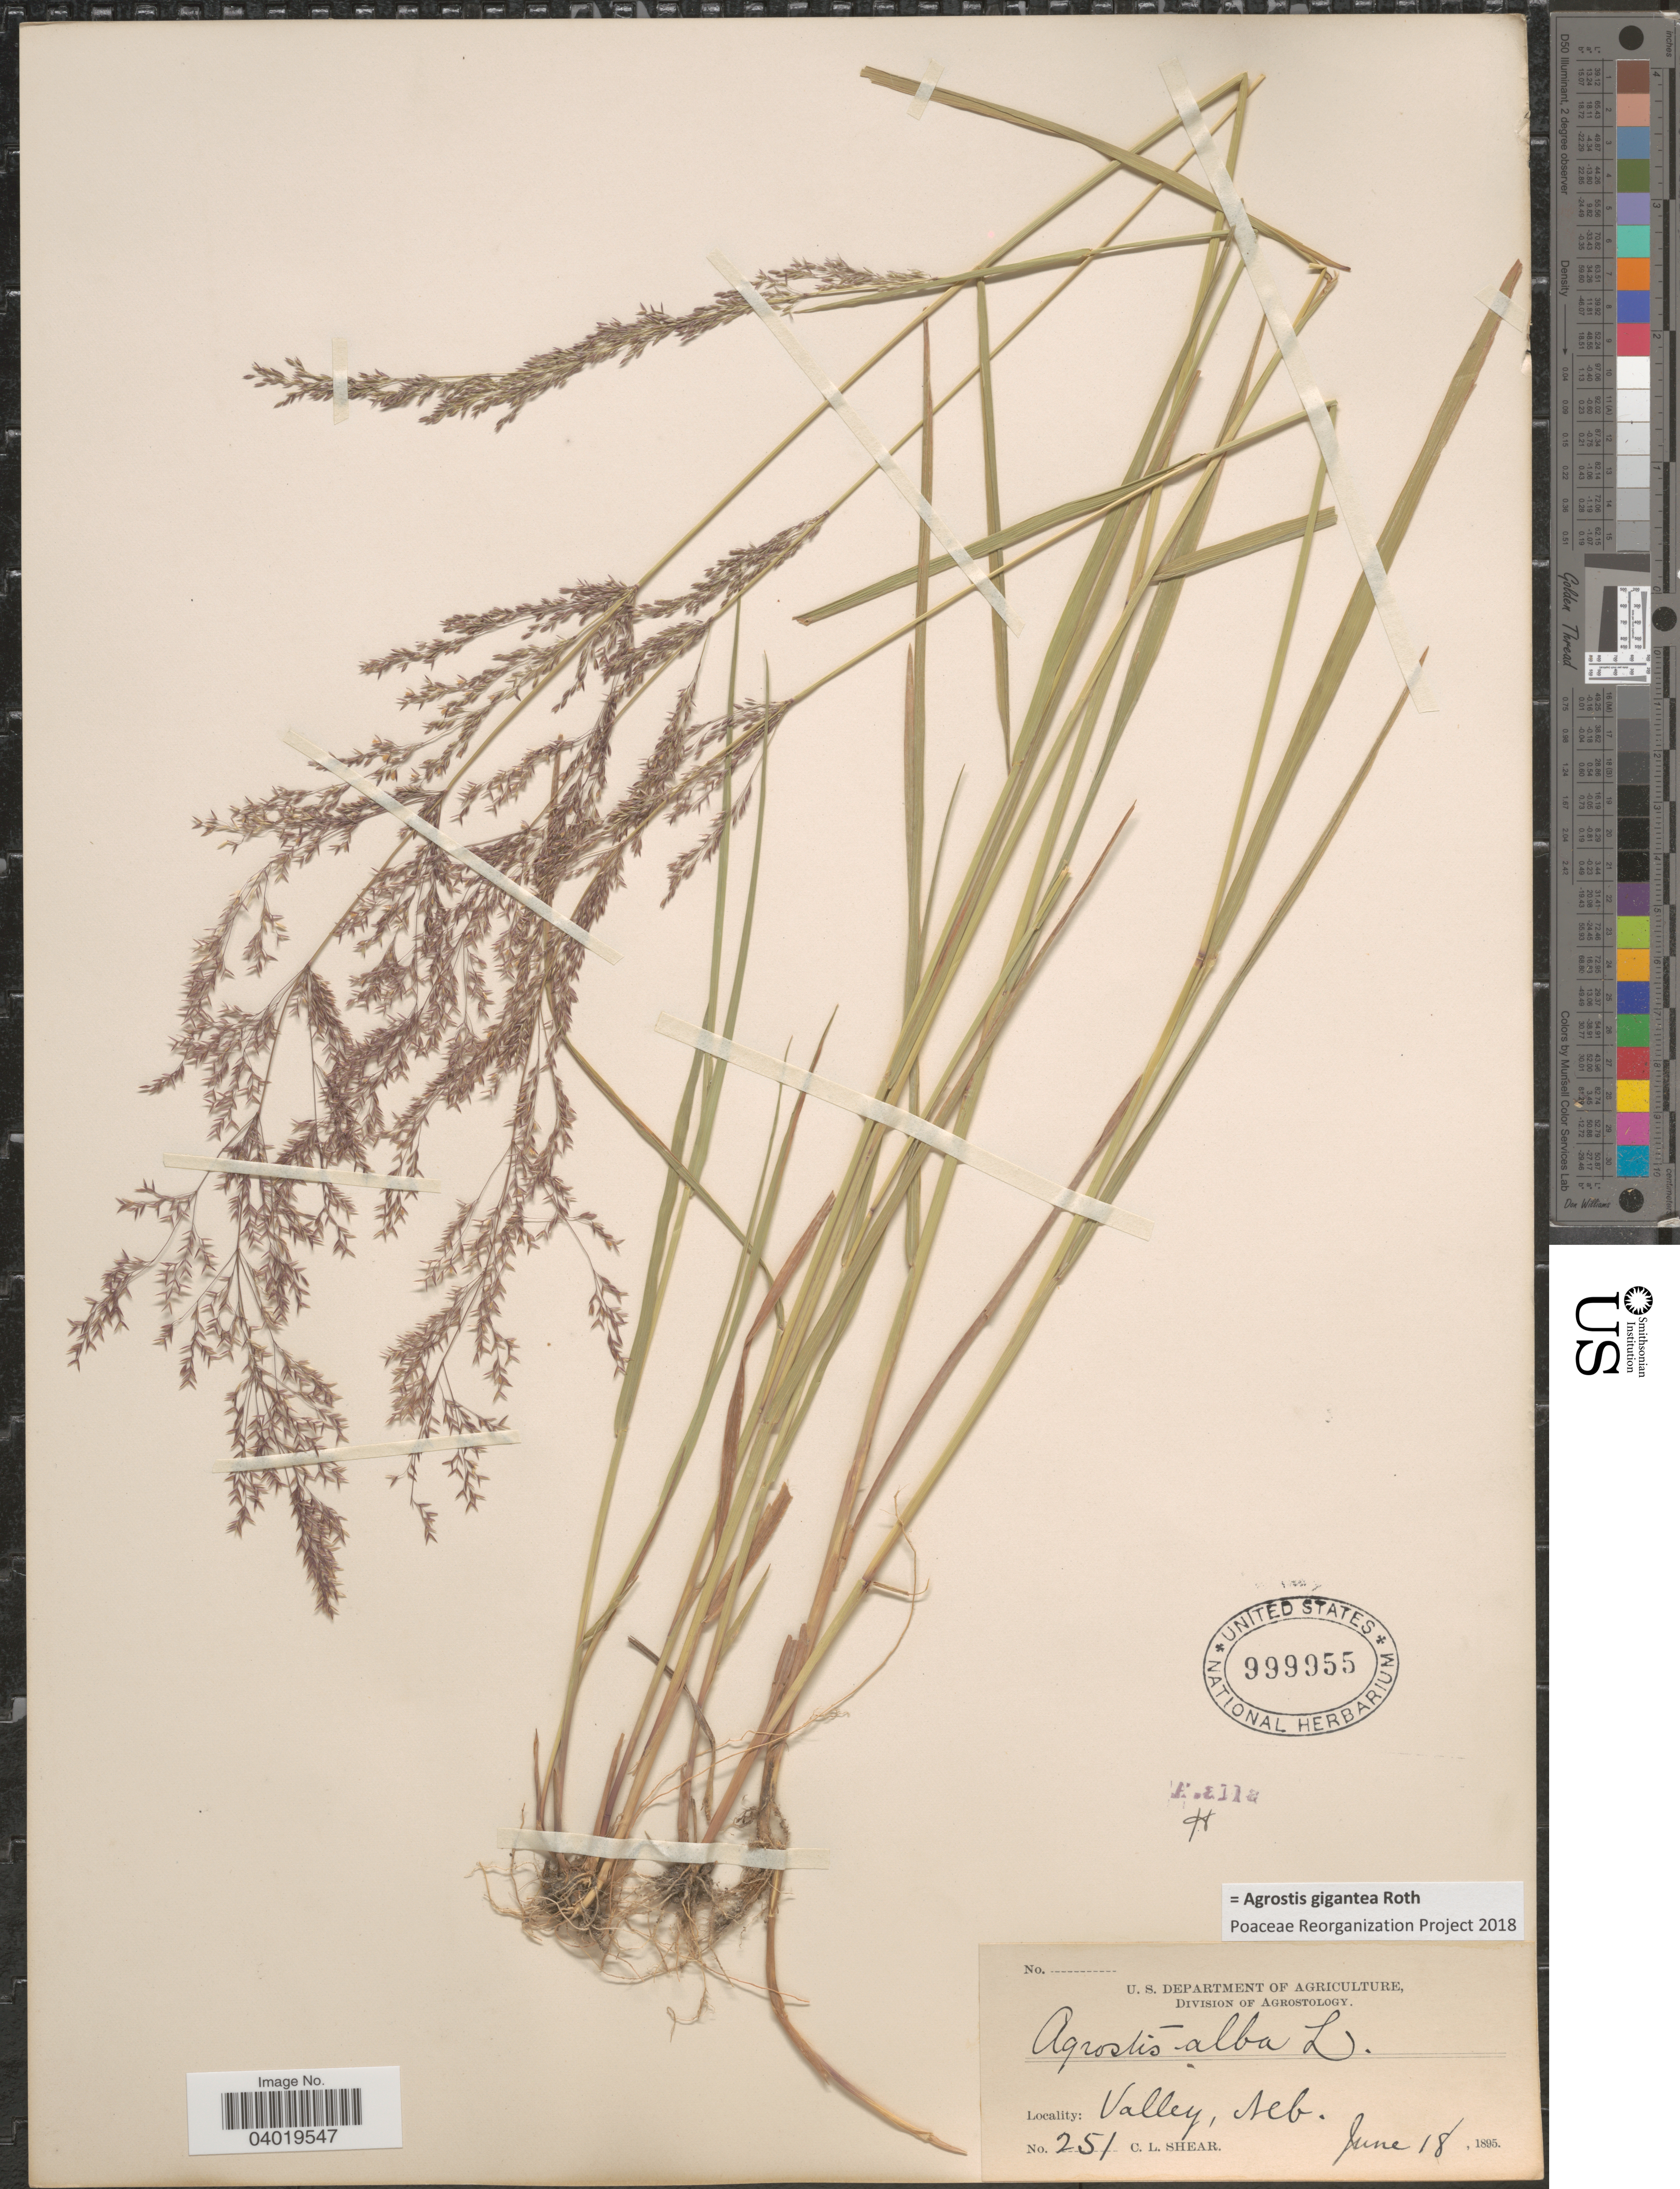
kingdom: Plantae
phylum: Tracheophyta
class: Liliopsida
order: Poales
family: Poaceae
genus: Agrostis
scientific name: Agrostis gigantea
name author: Roth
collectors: C. L. Shear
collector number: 251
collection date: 1895-06-18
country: United States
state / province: Nebraska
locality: Valley.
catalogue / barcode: US 999955